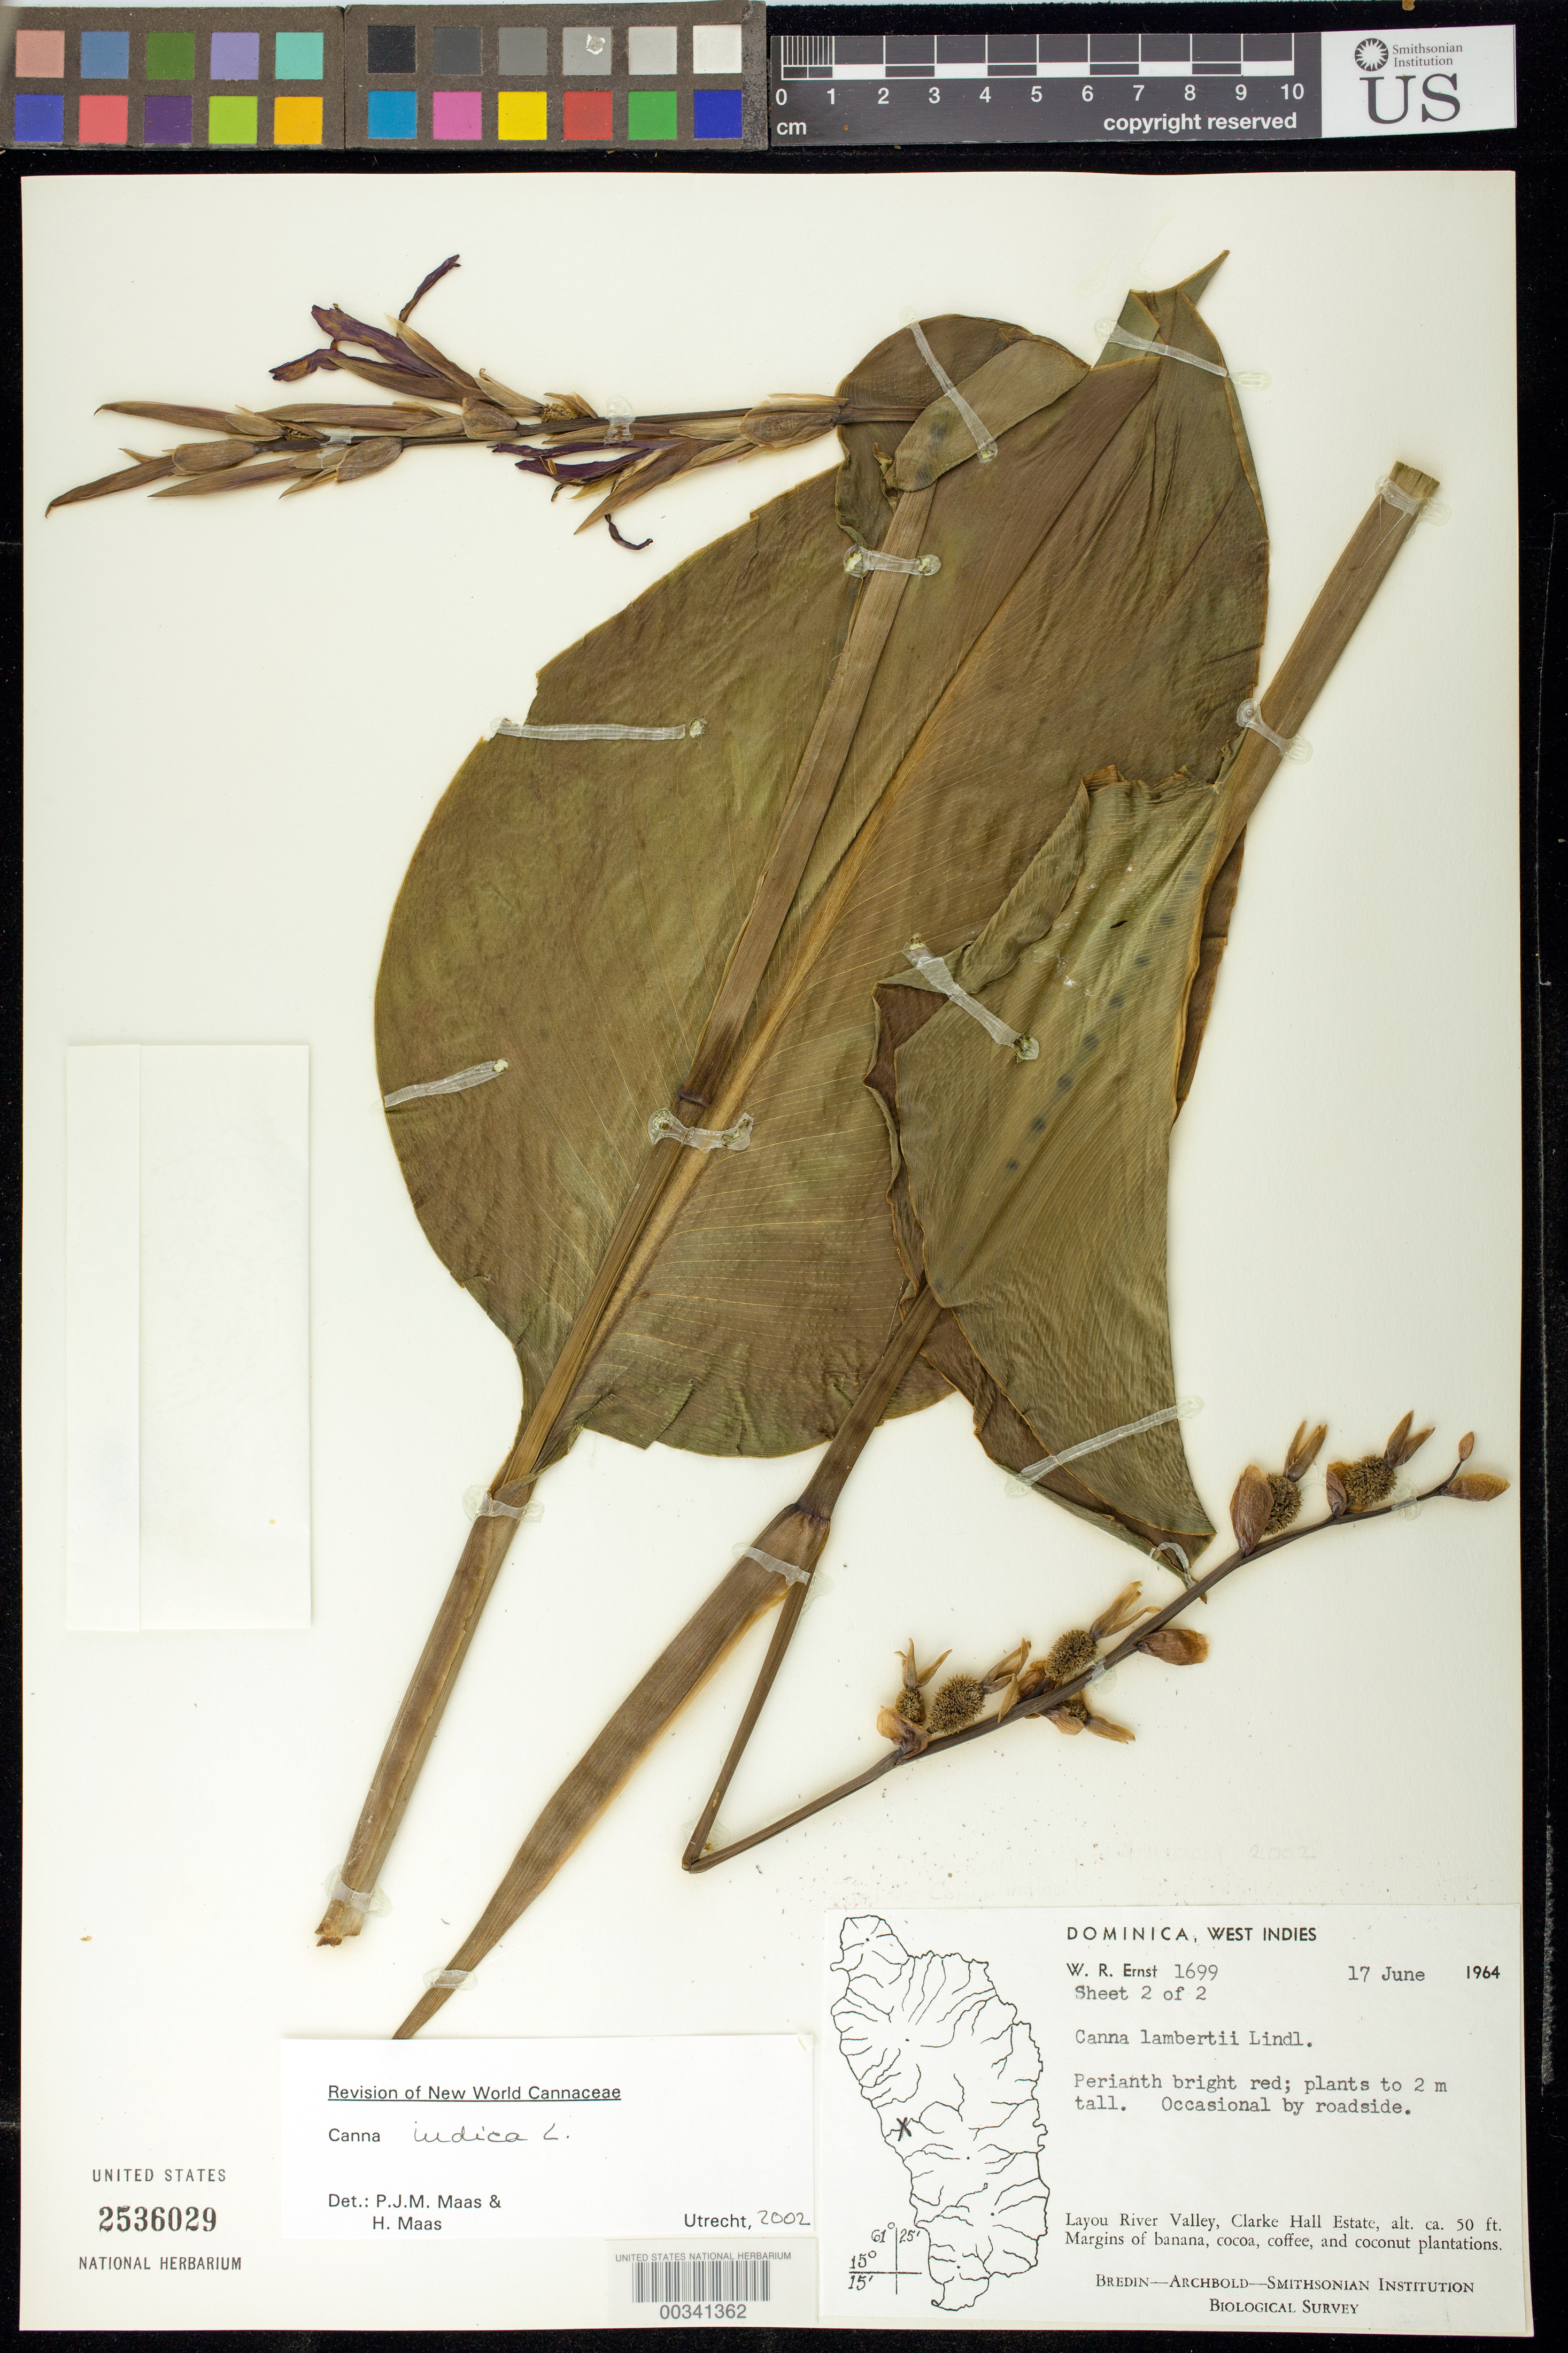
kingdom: Plantae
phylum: Tracheophyta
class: Liliopsida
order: Zingiberales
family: Cannaceae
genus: Canna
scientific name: Canna indica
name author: L.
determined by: Maas, Paul J. M.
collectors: W. R. Ernst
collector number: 1699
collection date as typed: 17 Jun 1964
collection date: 1964-06-17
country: Dominica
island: Dominica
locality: Layou river valley, clarke hall estate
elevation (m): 15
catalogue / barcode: US 2536029